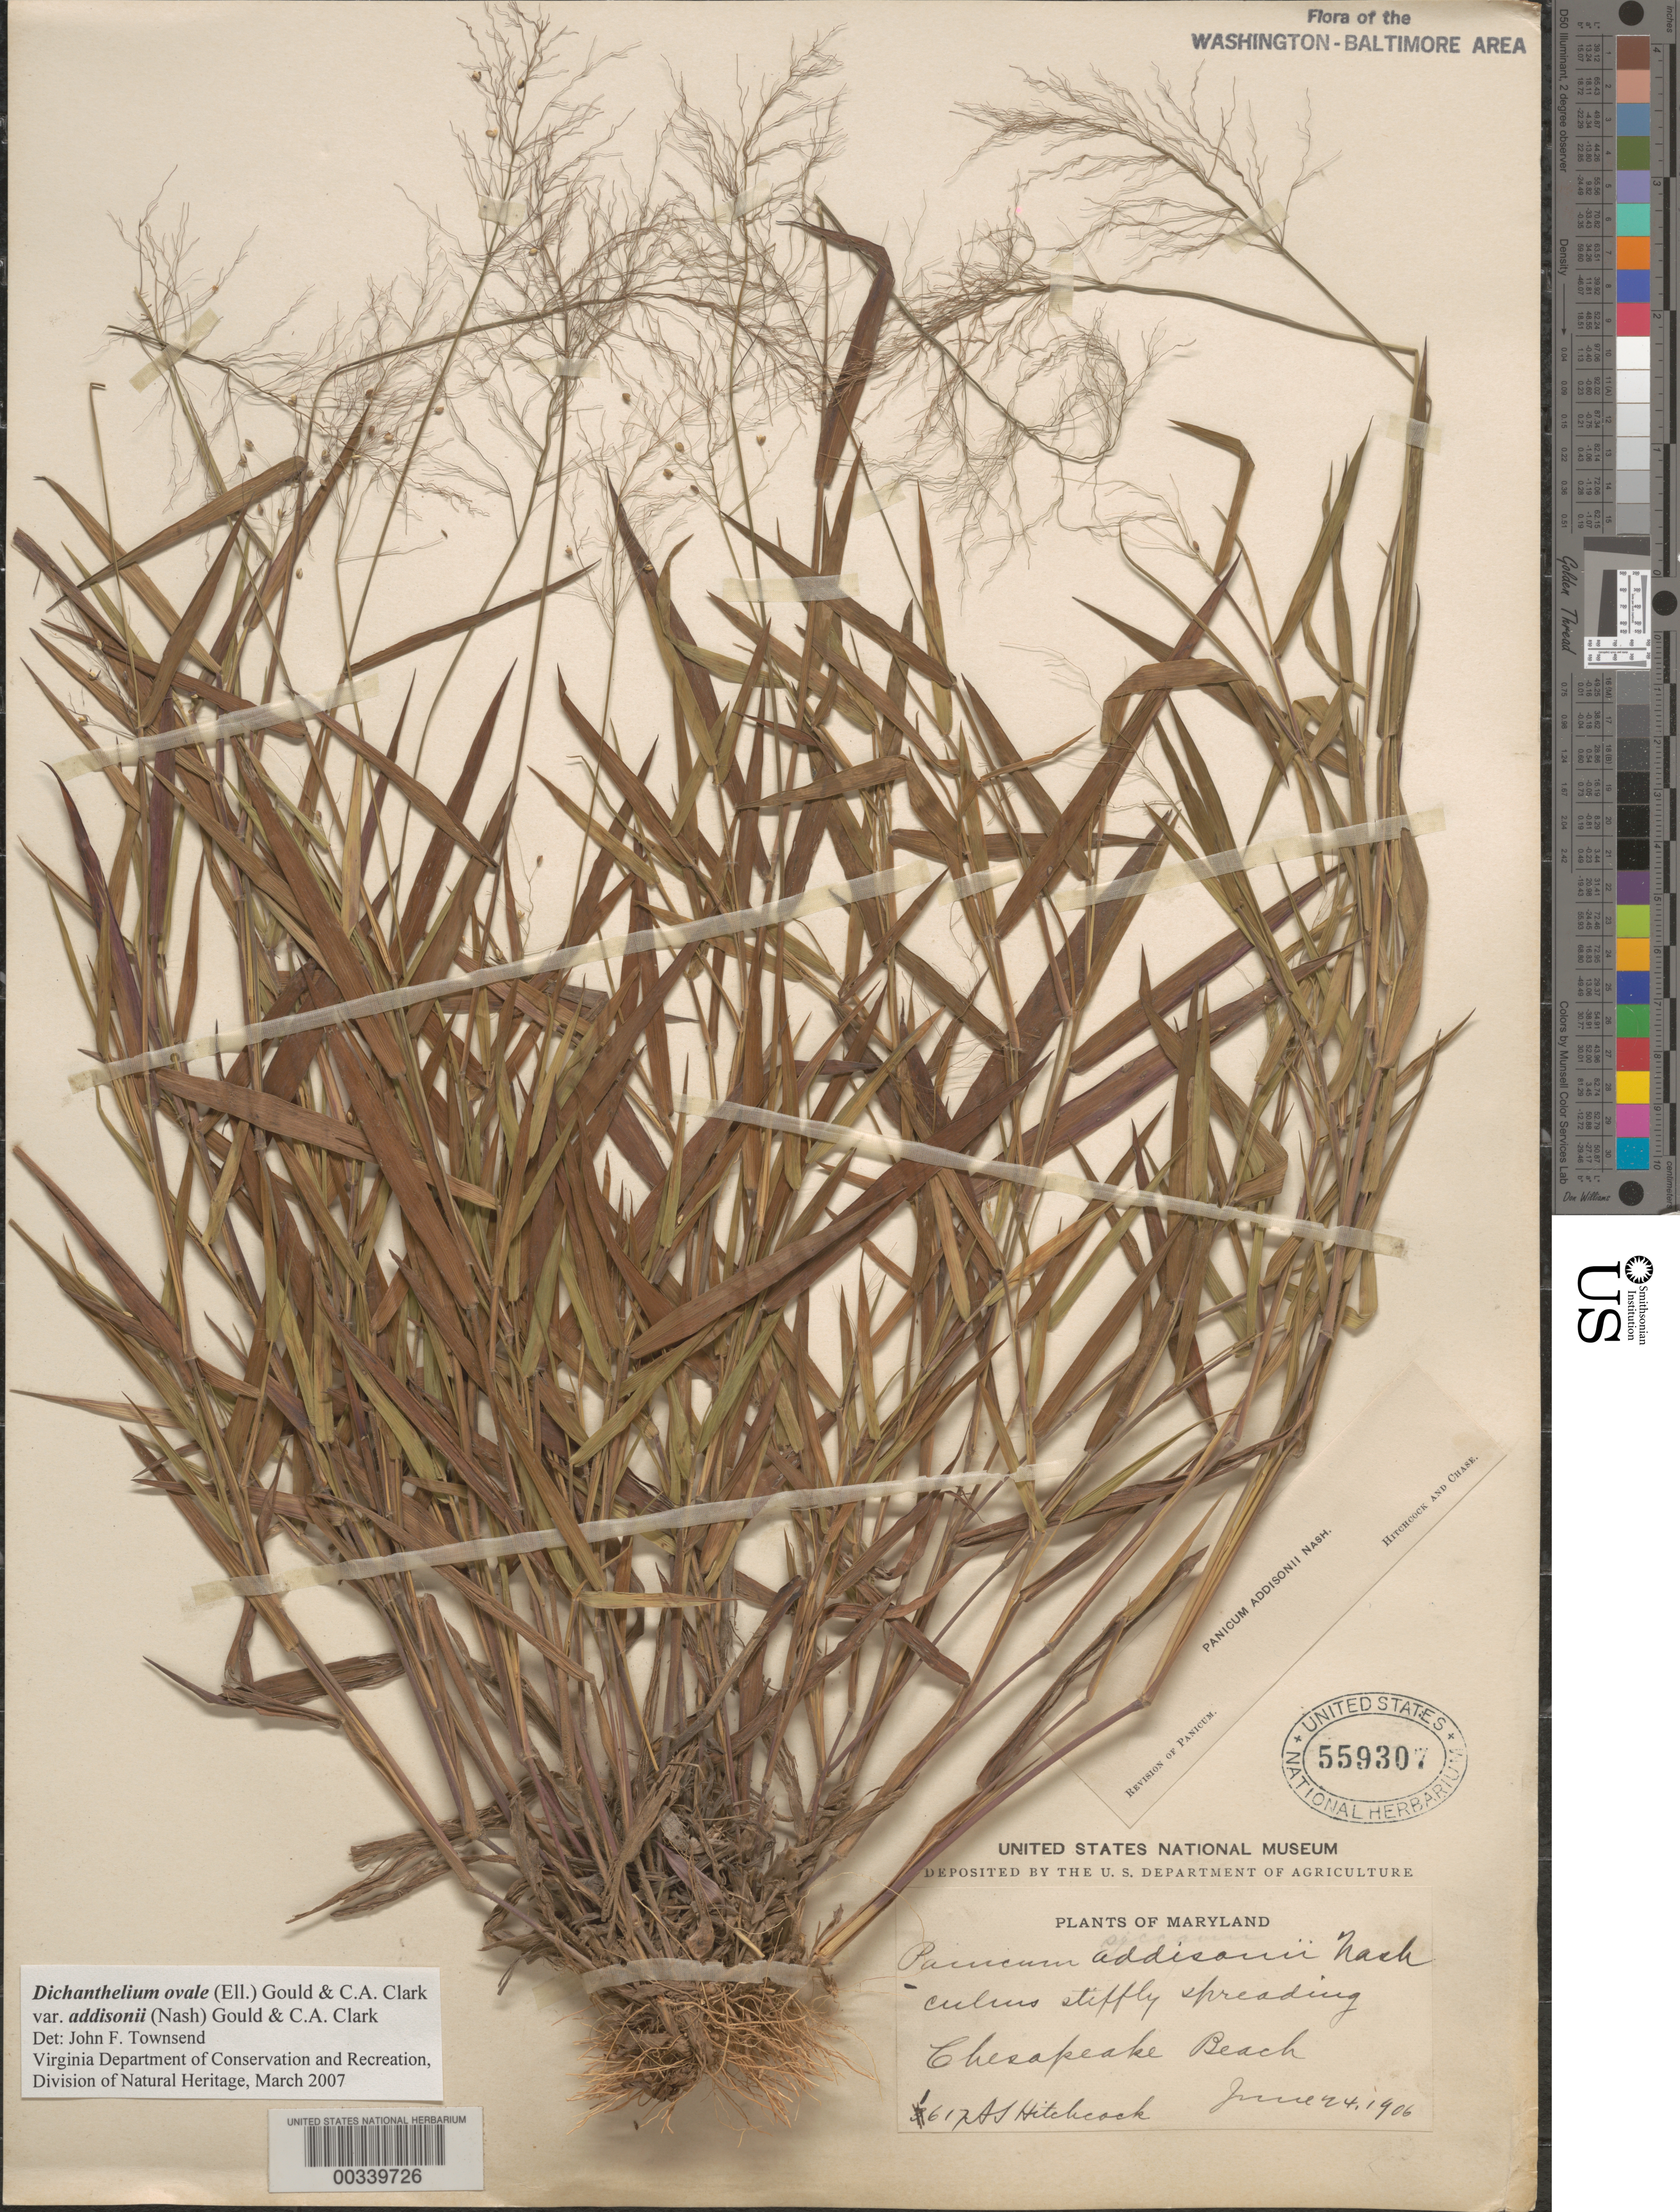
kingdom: Plantae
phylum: Tracheophyta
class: Liliopsida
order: Poales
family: Poaceae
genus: Dichanthelium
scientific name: Dichanthelium ovale var. addisonii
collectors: A. S. Hitchcock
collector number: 1617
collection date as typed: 24 Jun 1906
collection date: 1906-06-24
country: United States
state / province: Maryland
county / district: Calvert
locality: Chesapeake Beach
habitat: Sandy hillside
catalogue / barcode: US 559307